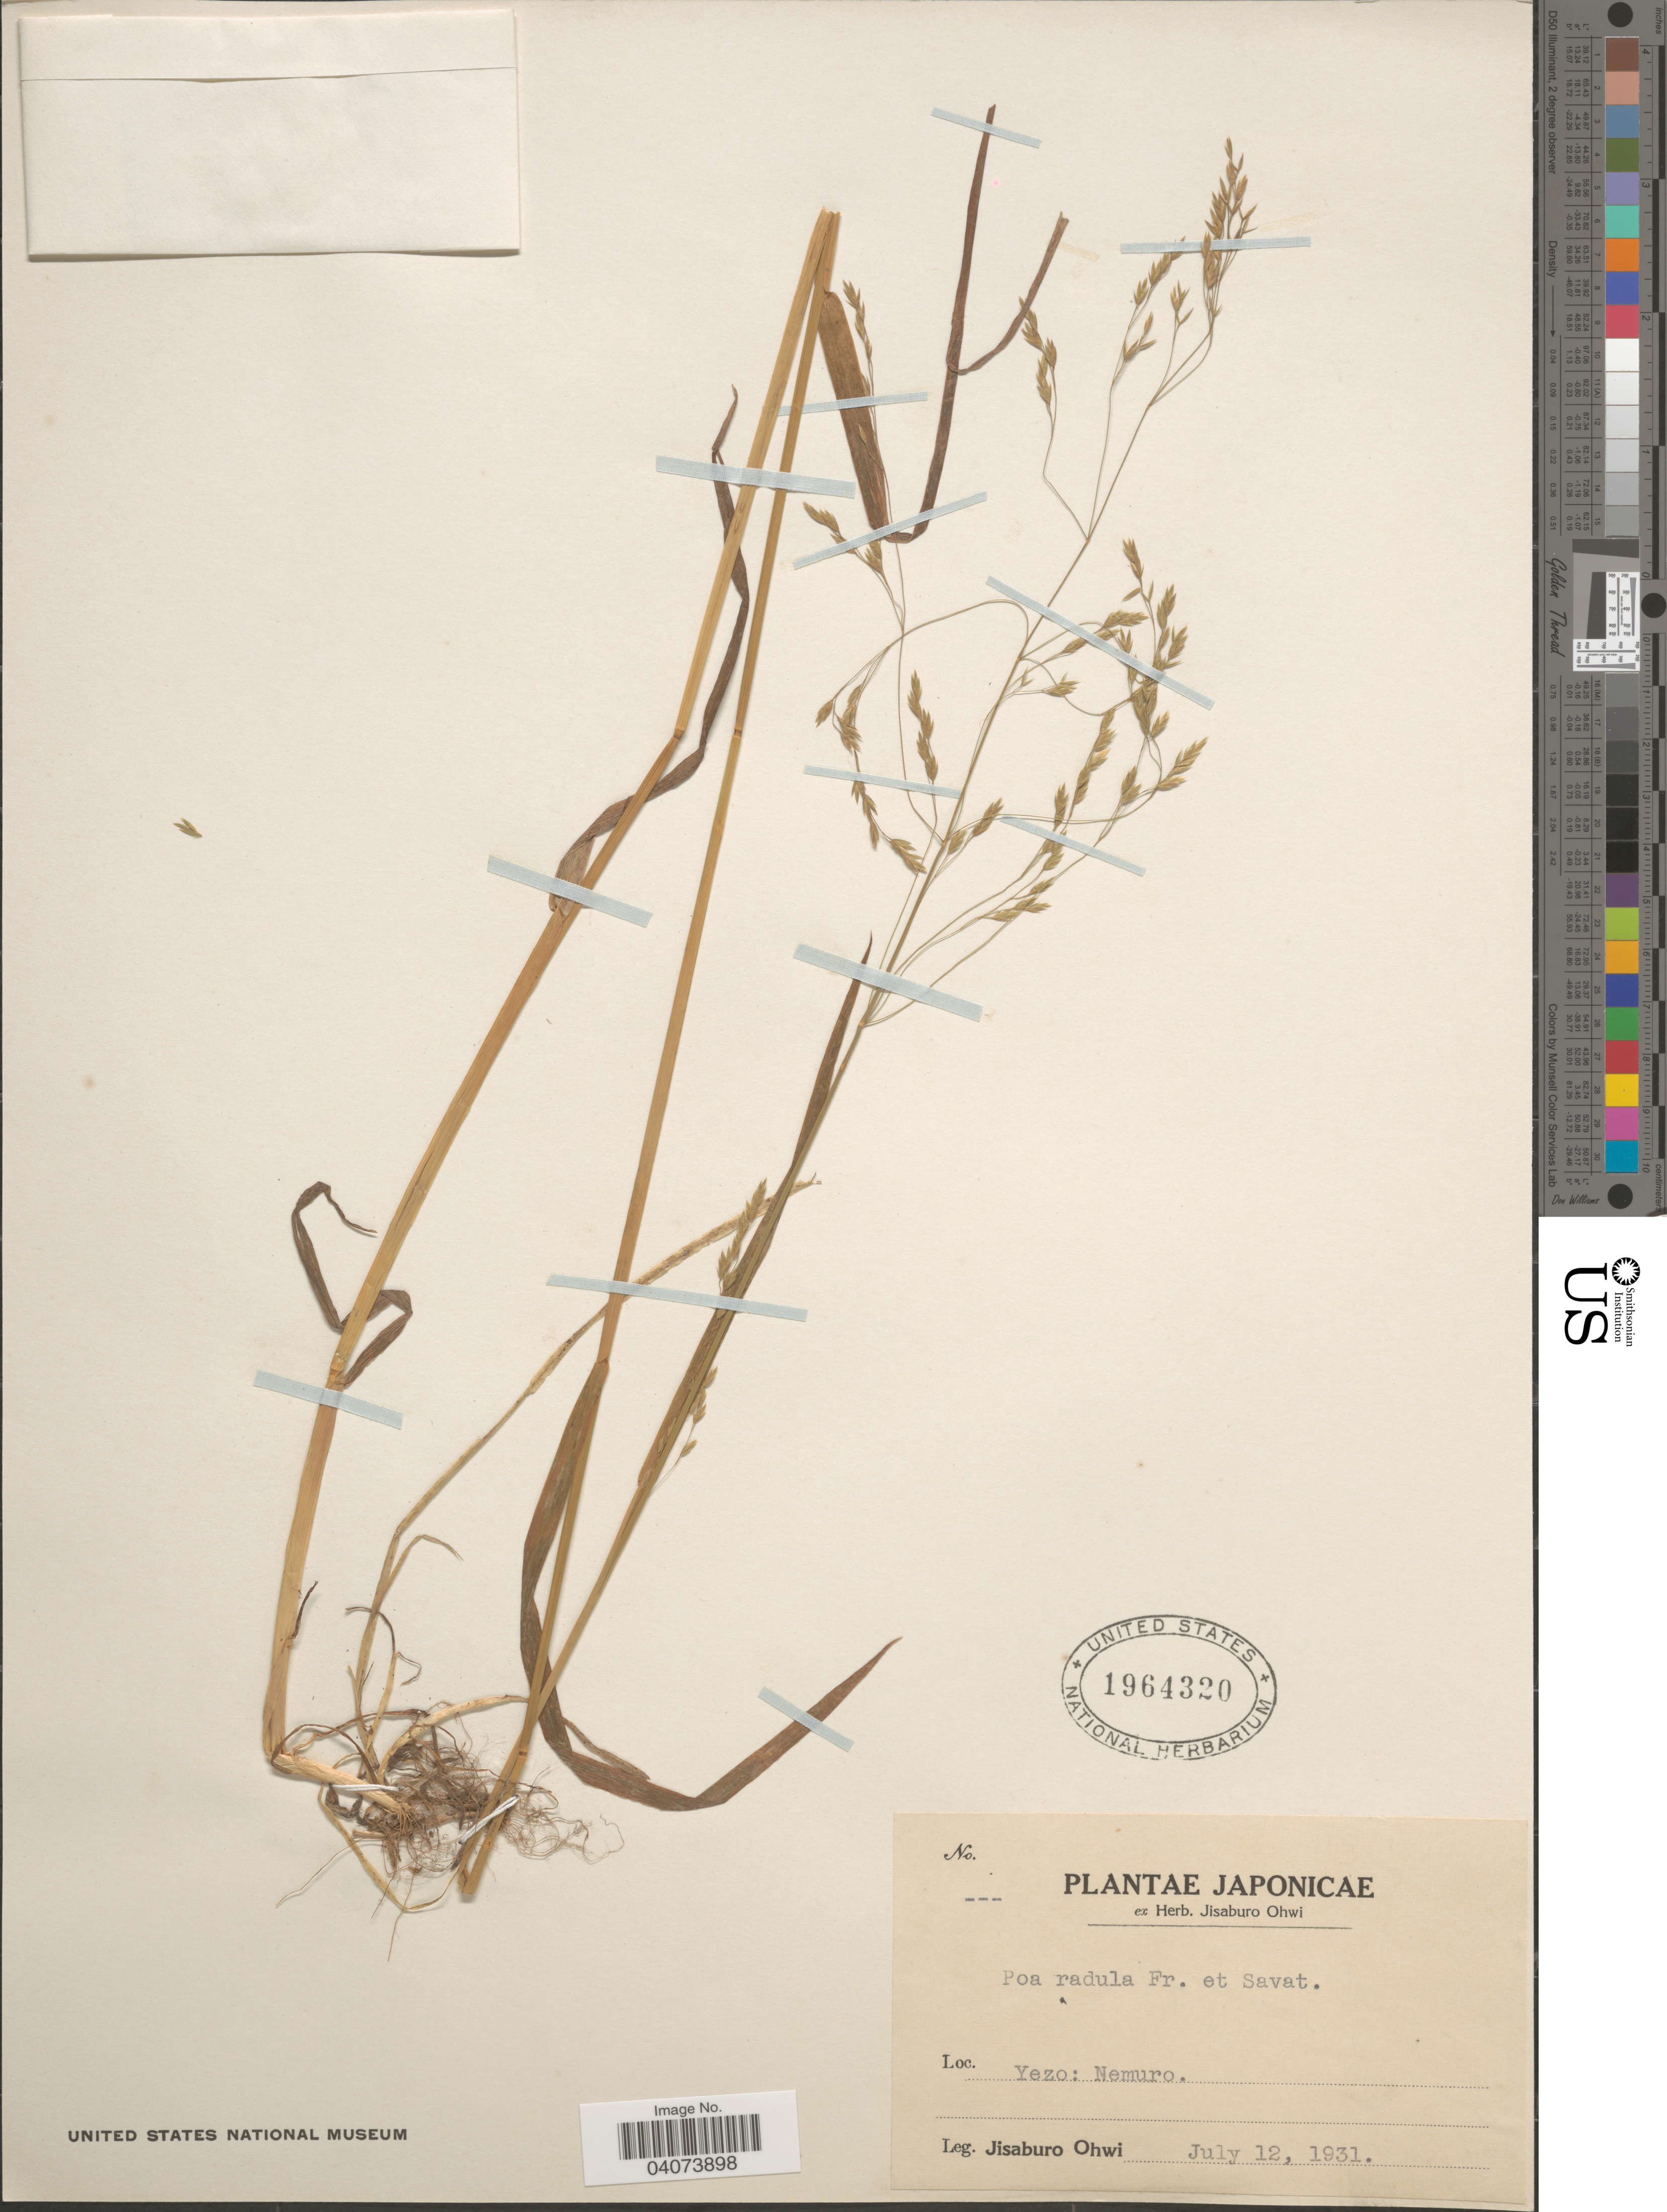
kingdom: Plantae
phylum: Tracheophyta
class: Liliopsida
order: Poales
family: Poaceae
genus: Poa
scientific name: Poa radula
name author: Franch. & Sav.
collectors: J. Ohwi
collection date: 1931-07-12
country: Japan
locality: Yezo: Nemuro.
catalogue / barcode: US 1964320